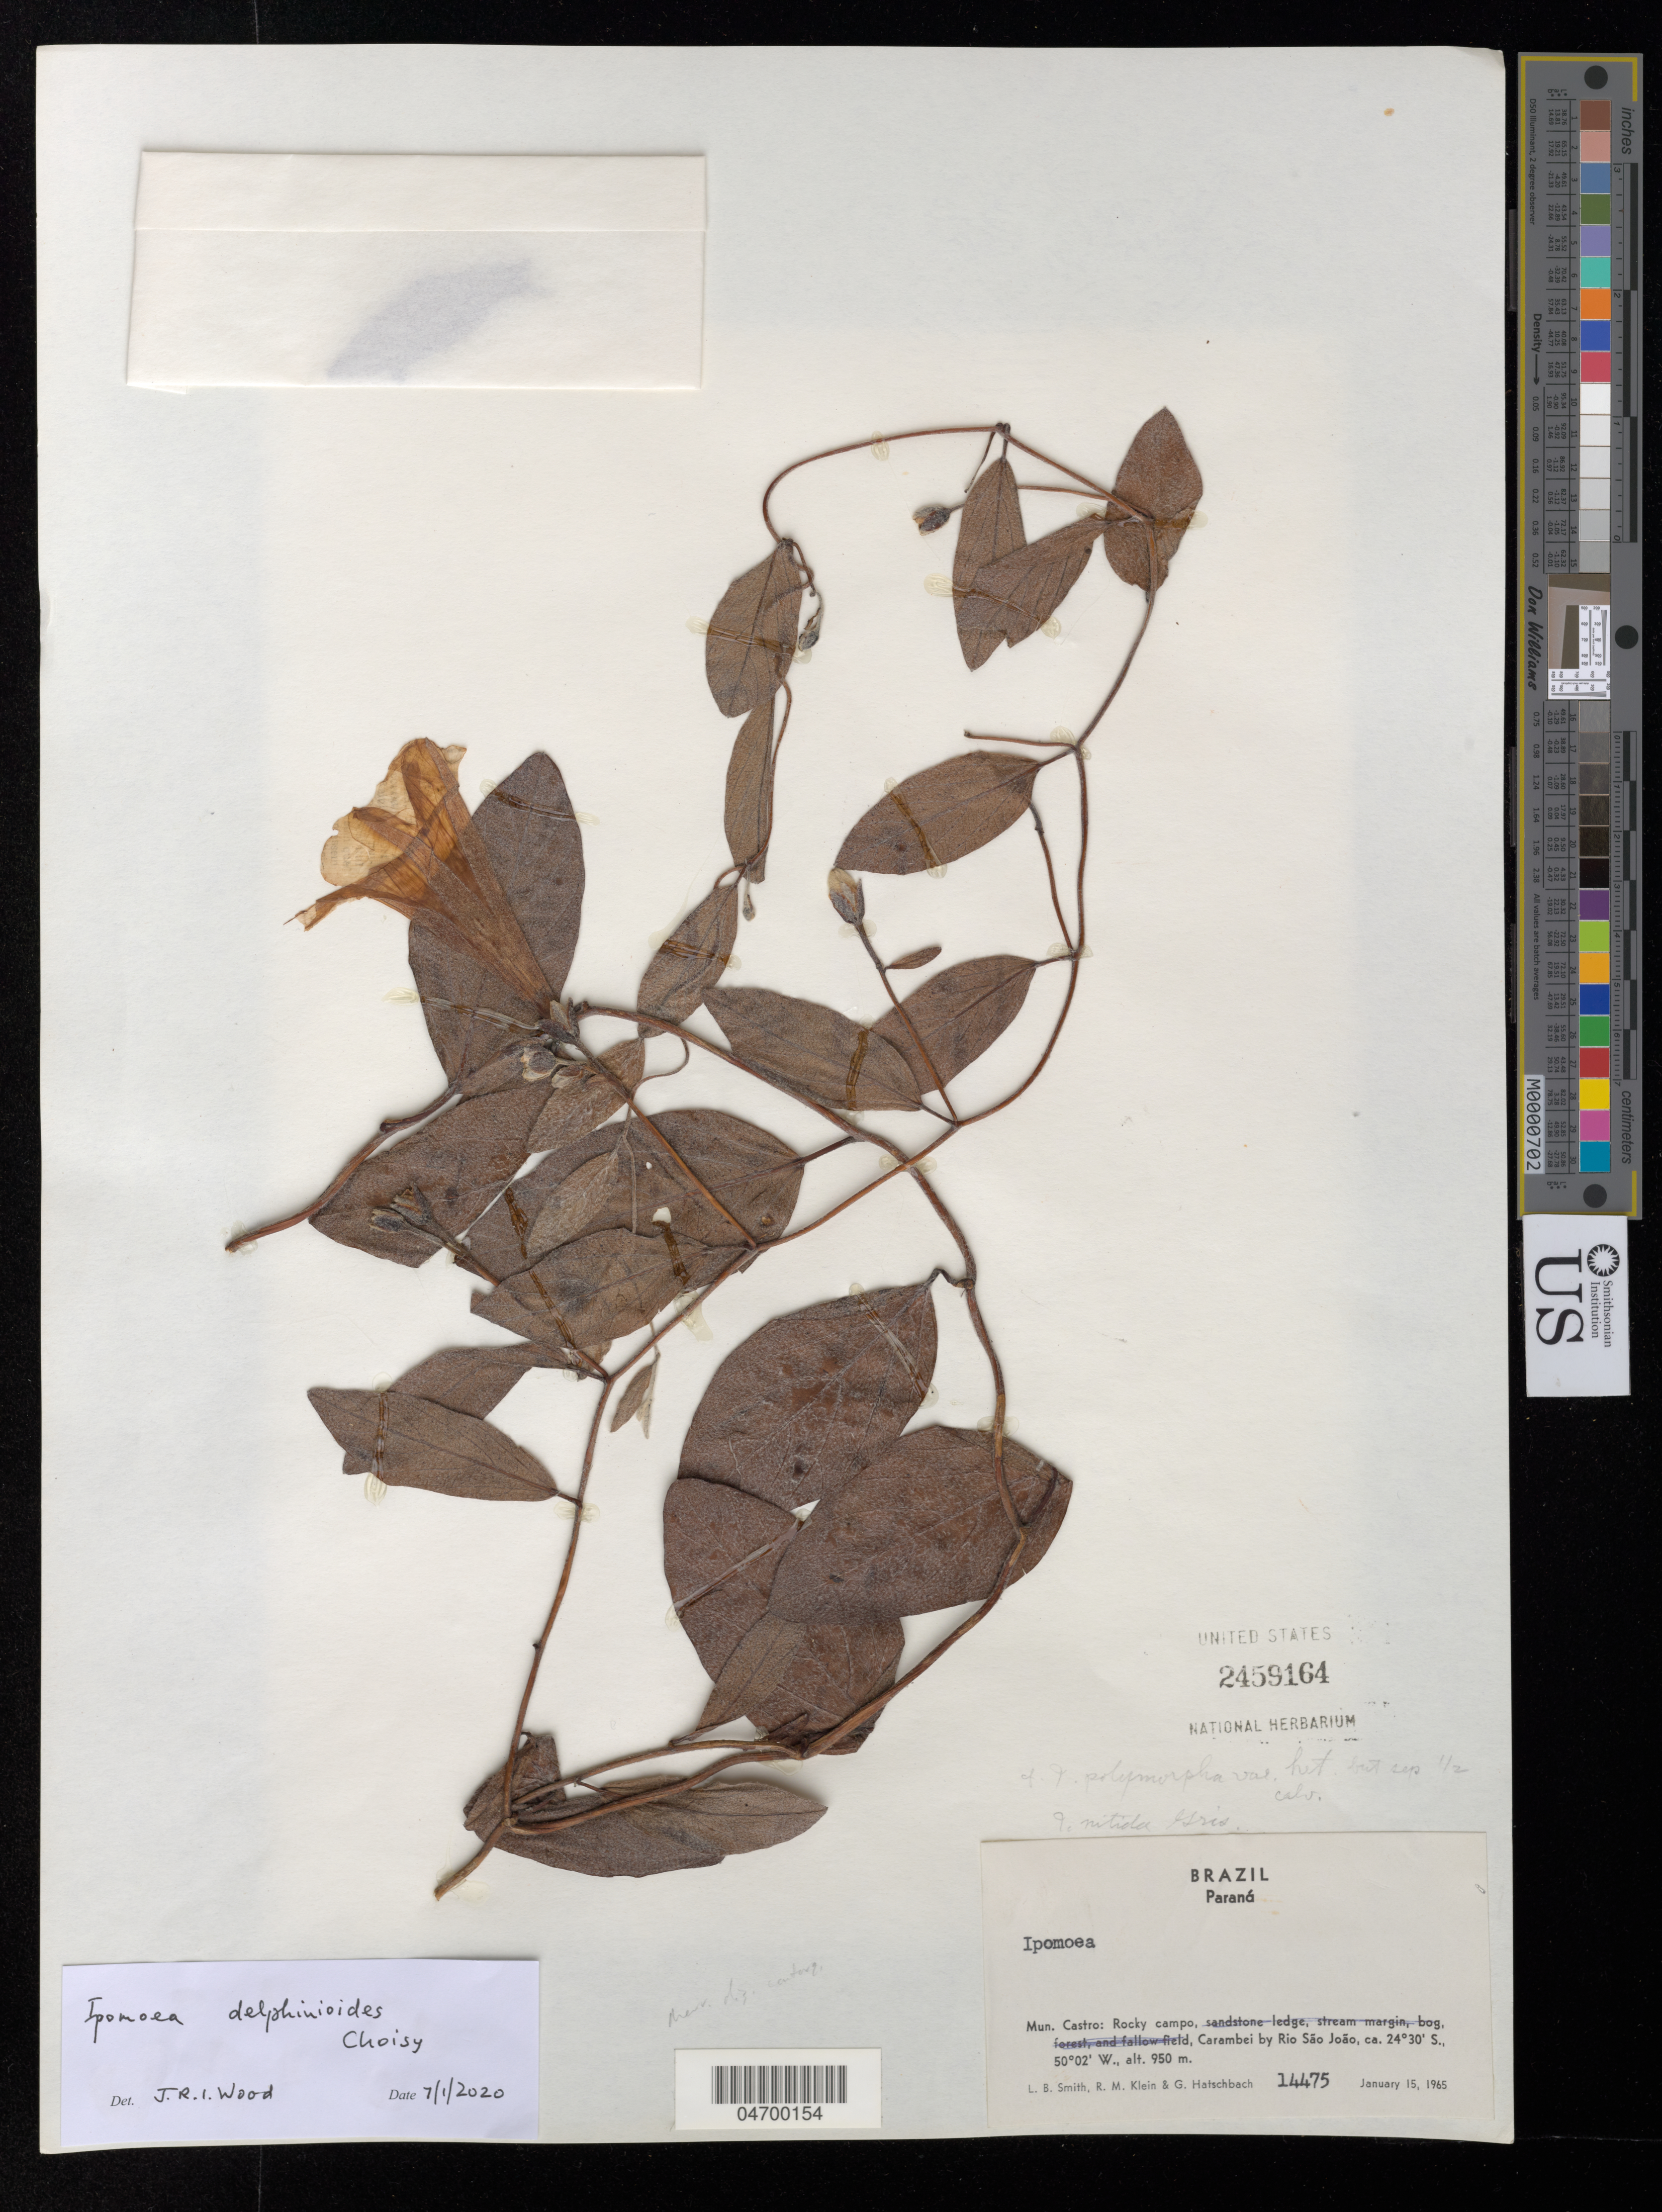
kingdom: Plantae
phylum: Tracheophyta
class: Magnoliopsida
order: Solanales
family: Convolvulaceae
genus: Ipomoea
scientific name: Ipomoea delphinioides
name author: Choisy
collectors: L. Smith, R. M. Klein & G. Hatschbach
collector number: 14475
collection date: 1965-01-15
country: Brazil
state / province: Paraná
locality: Mun. Castro: Rocky campo, Carambei by Rio São João.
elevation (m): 950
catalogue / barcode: US 2459164